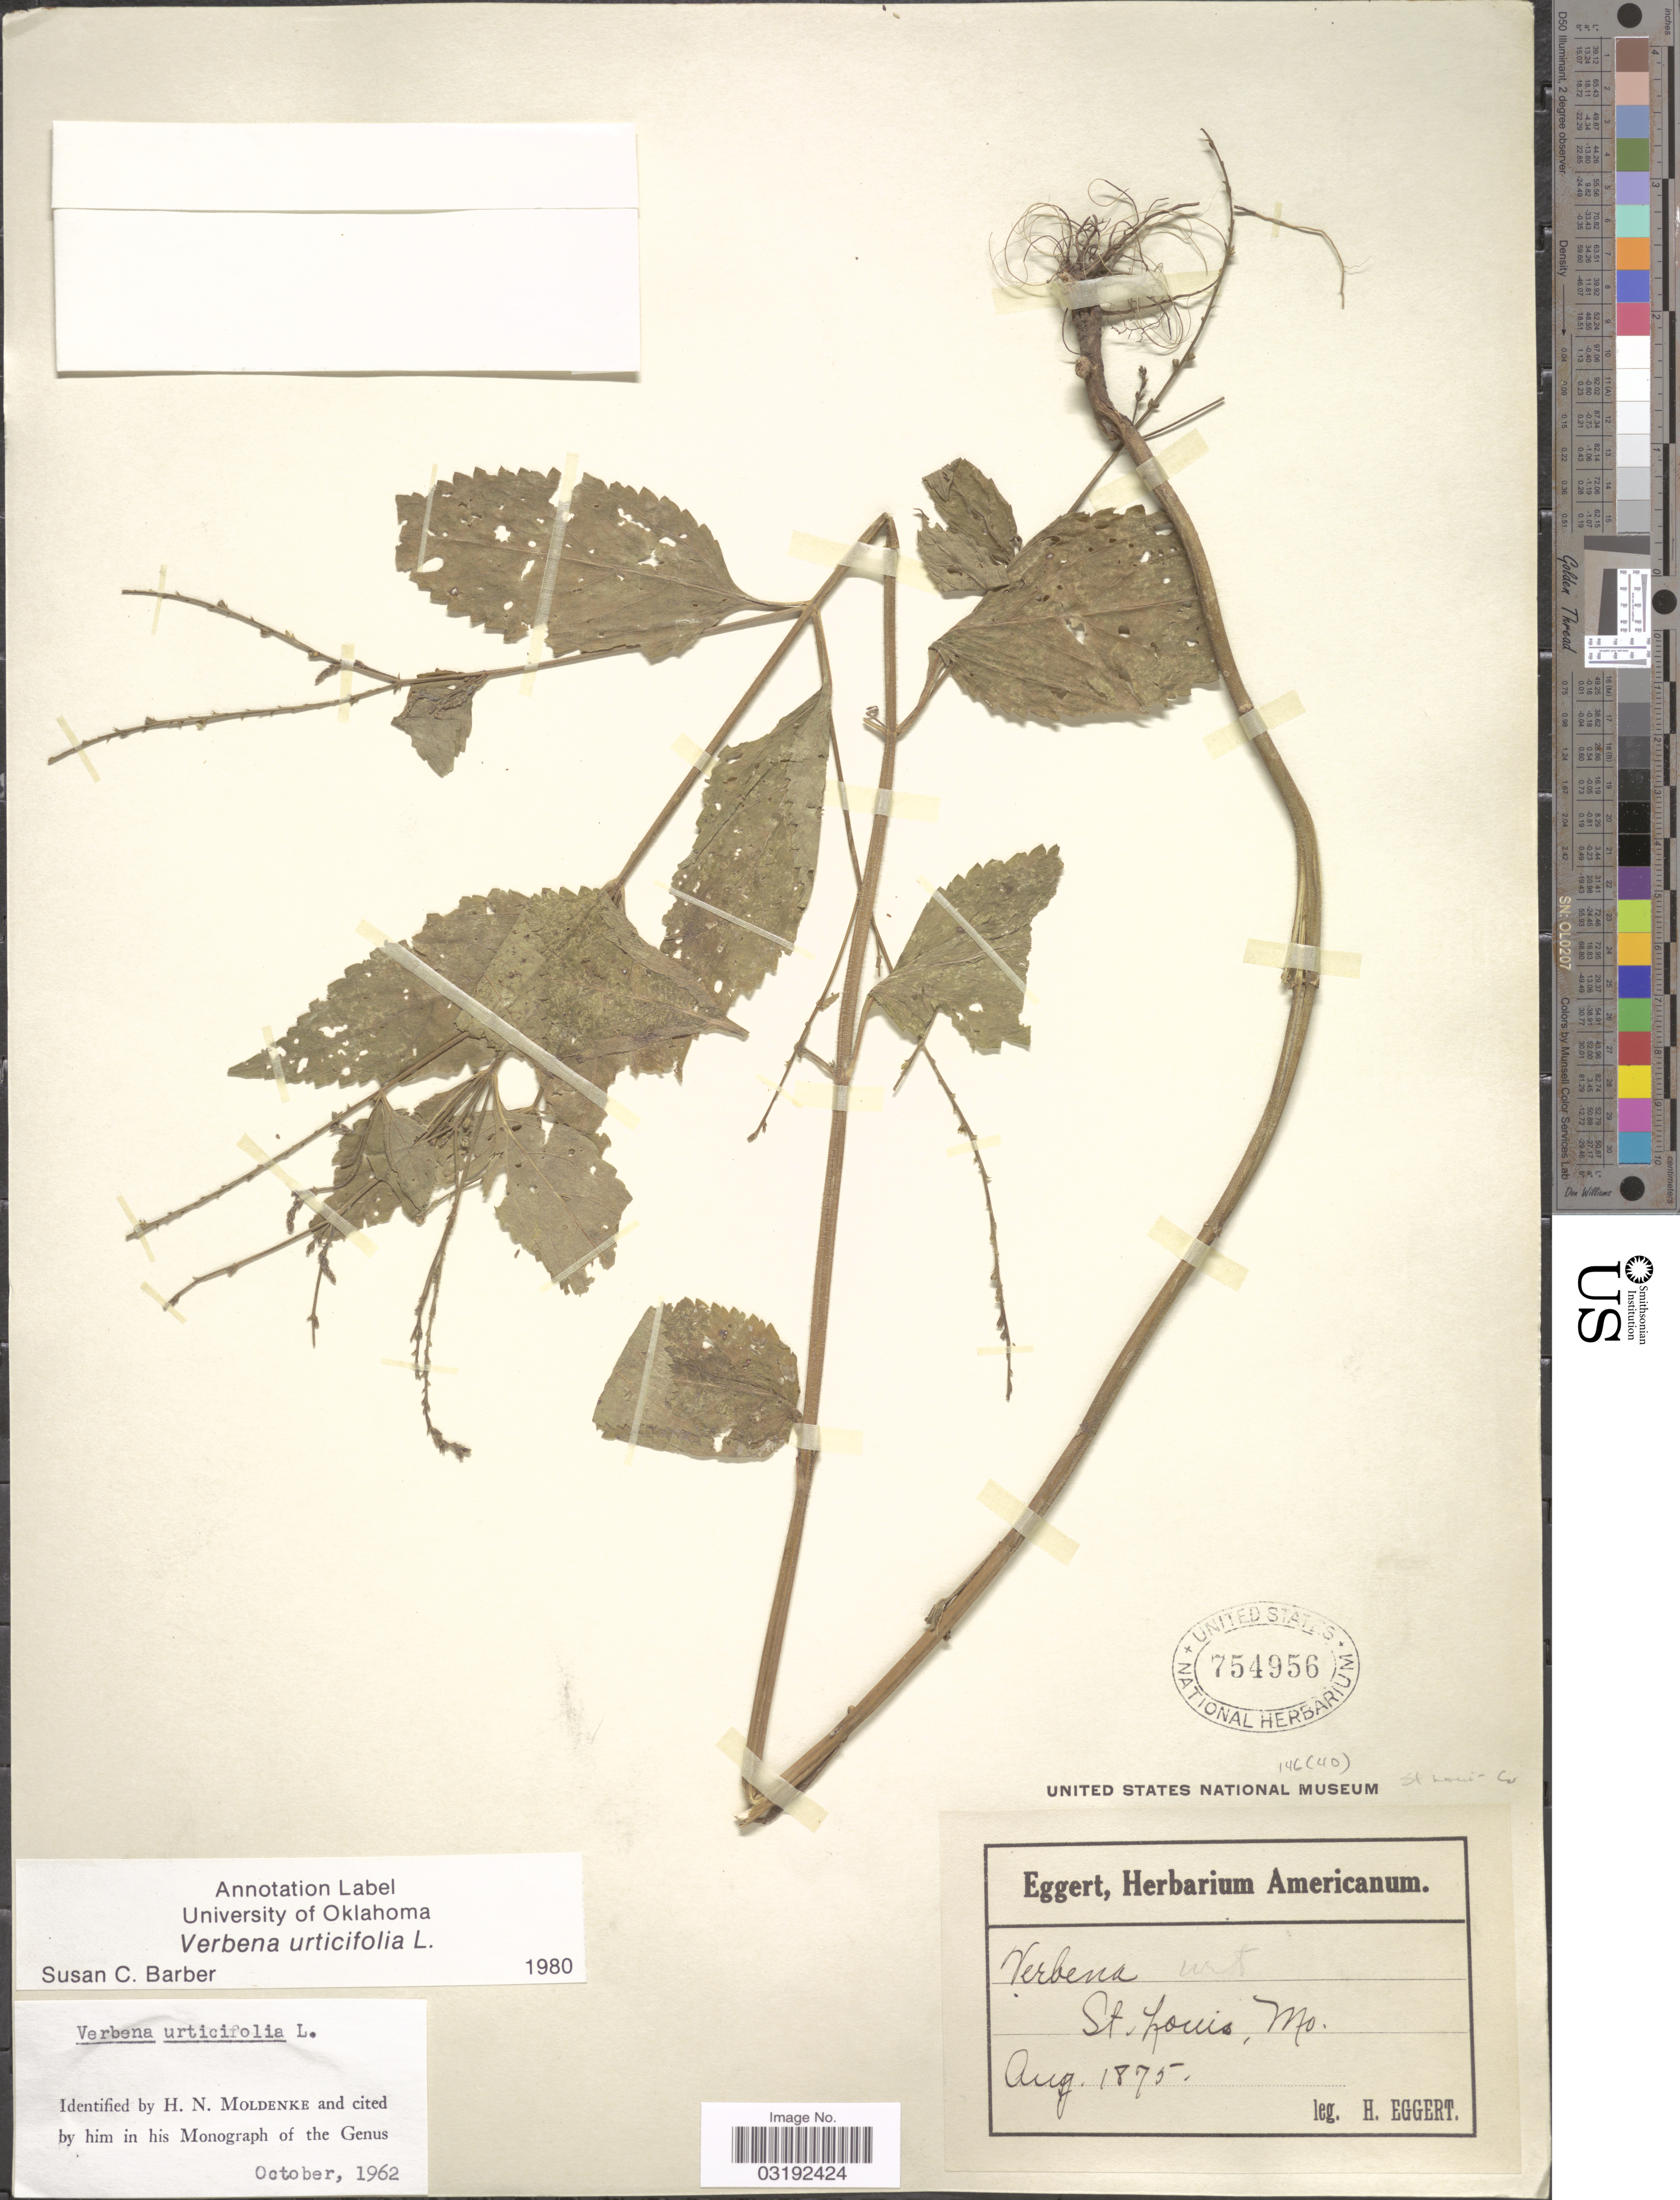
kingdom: Plantae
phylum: Tracheophyta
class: Magnoliopsida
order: Lamiales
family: Verbenaceae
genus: Verbena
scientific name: Verbena urticifolia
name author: L.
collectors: H. Eggert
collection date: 1875-08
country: United States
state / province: Missouri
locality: St. Louis, St. Louis Co.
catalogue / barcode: US 754956